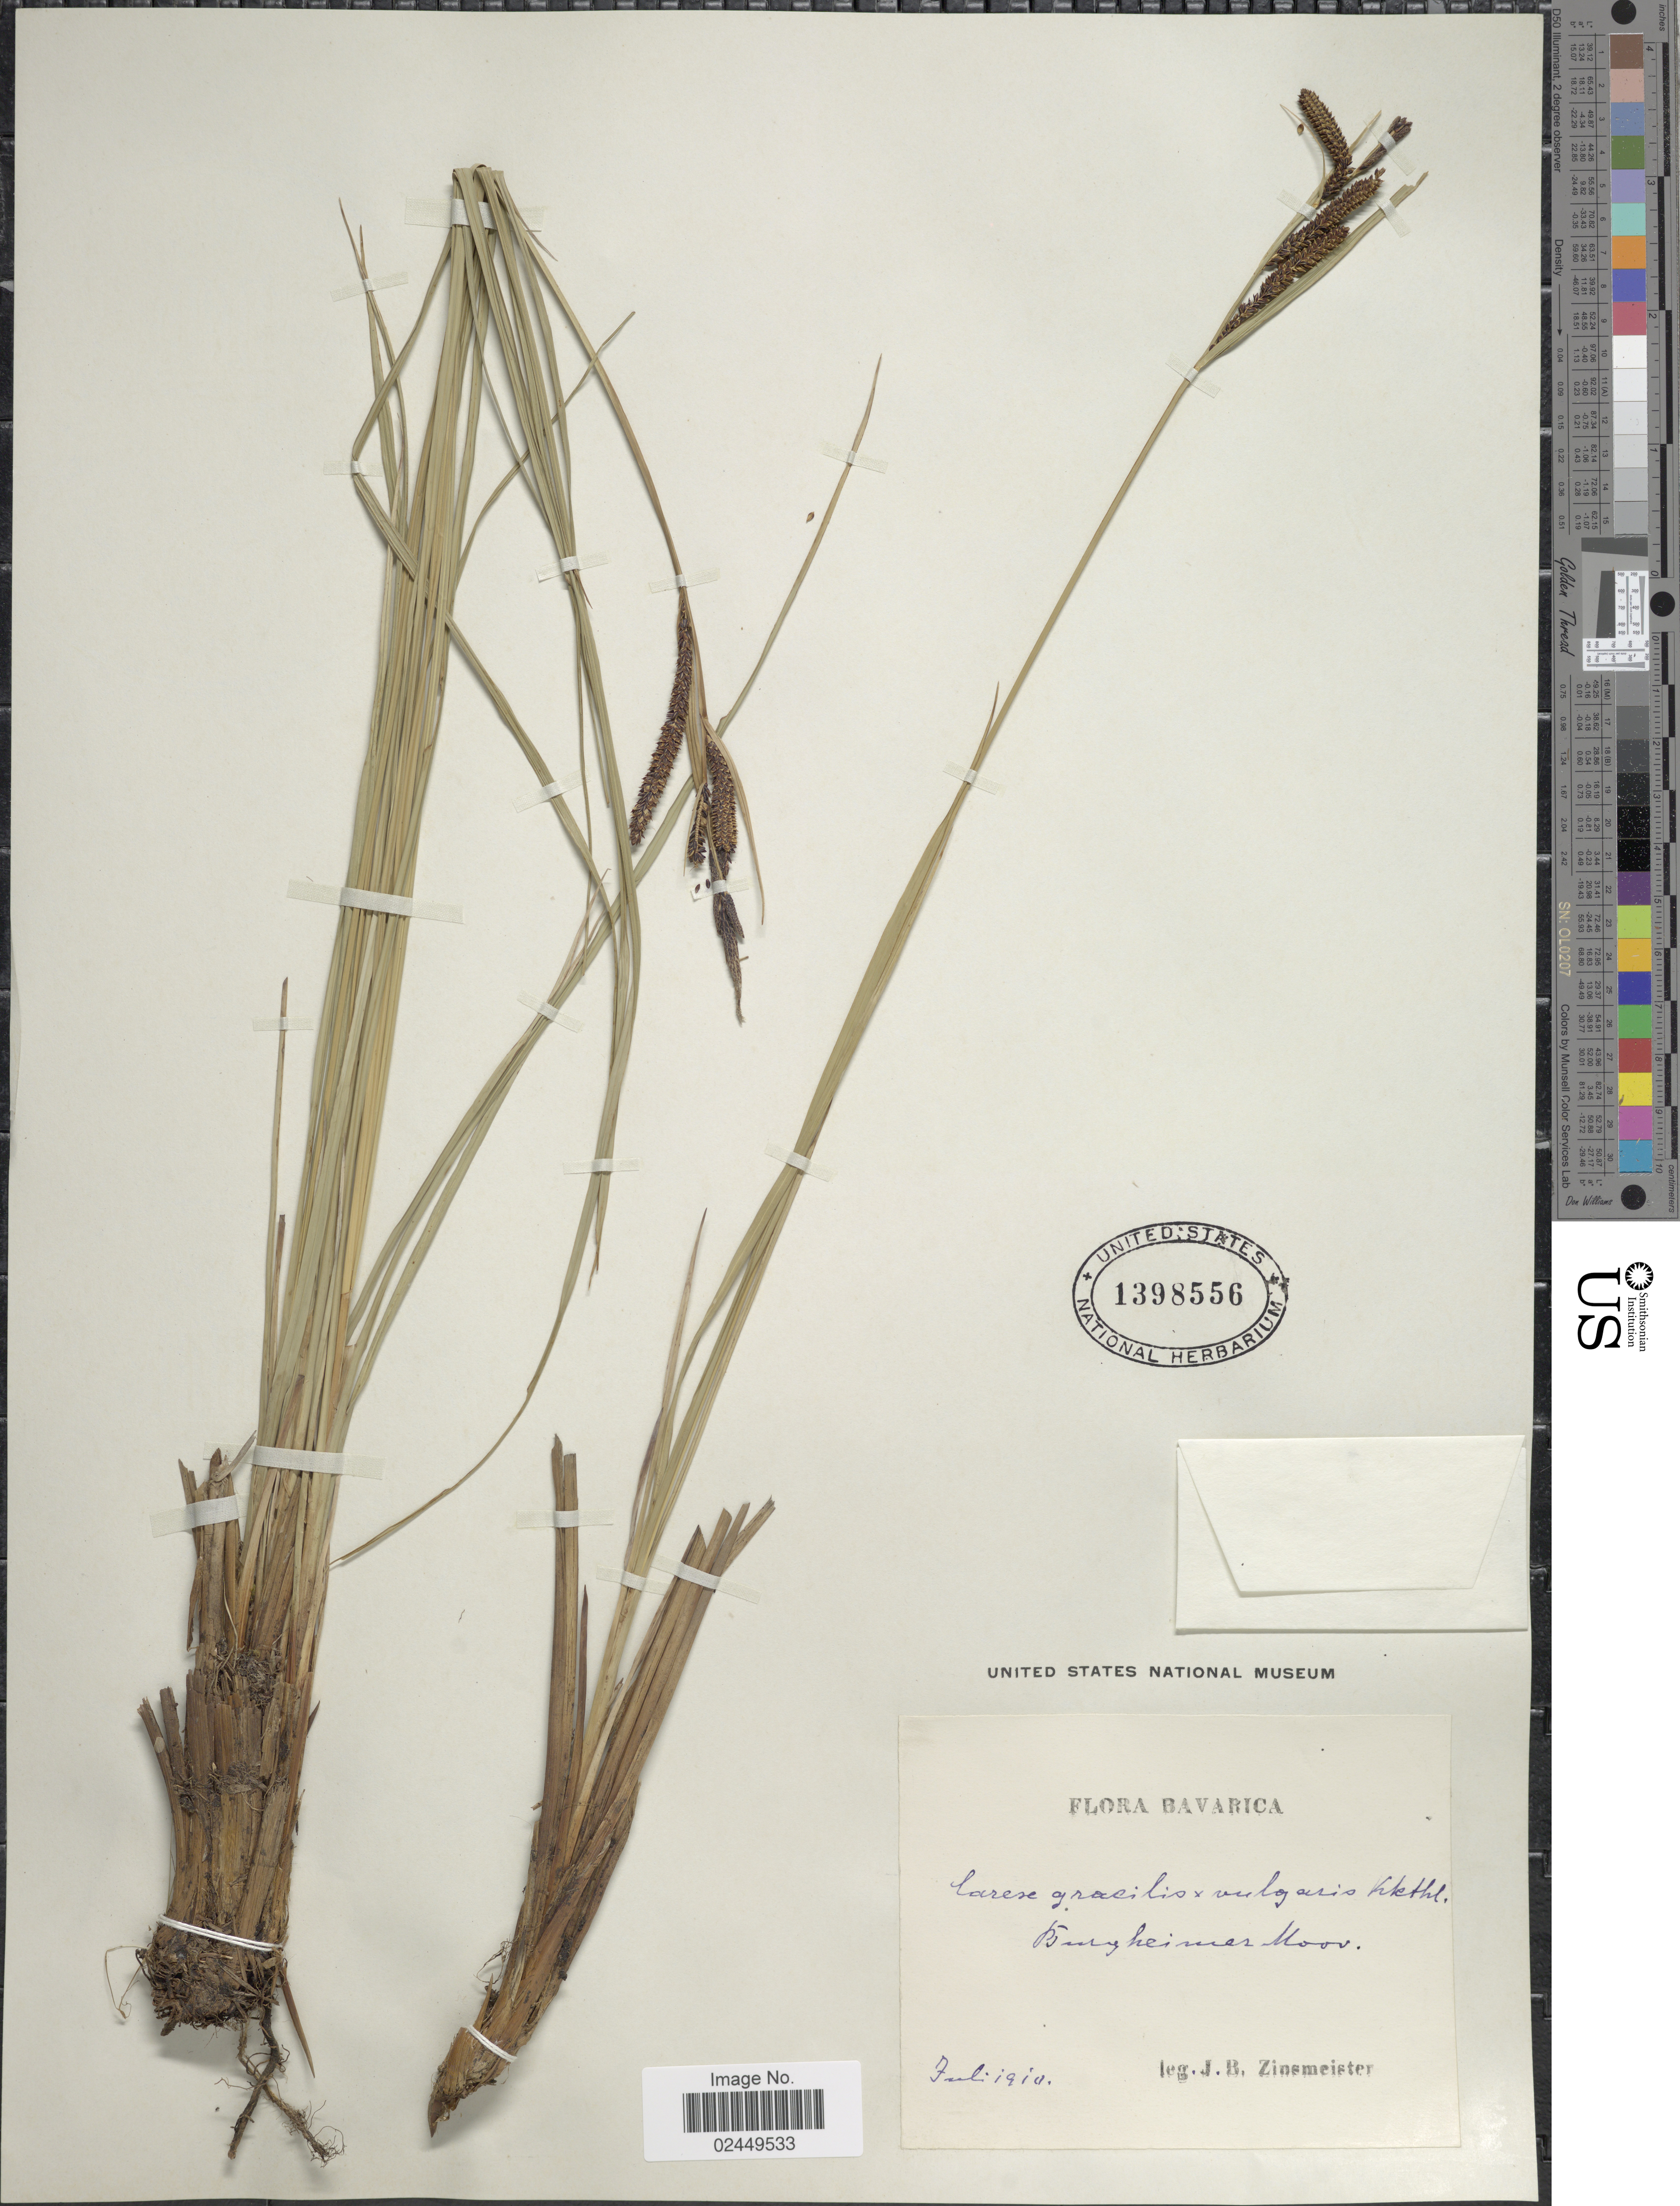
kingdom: Plantae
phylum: Tracheophyta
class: Liliopsida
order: Poales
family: Cyperaceae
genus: Carex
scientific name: Carex acuta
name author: L.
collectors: J. Zinsmeister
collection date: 1910-07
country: Germany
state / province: Bayern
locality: Bavarica, Binyheimer Moor. [interpreted]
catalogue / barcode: US 1398556